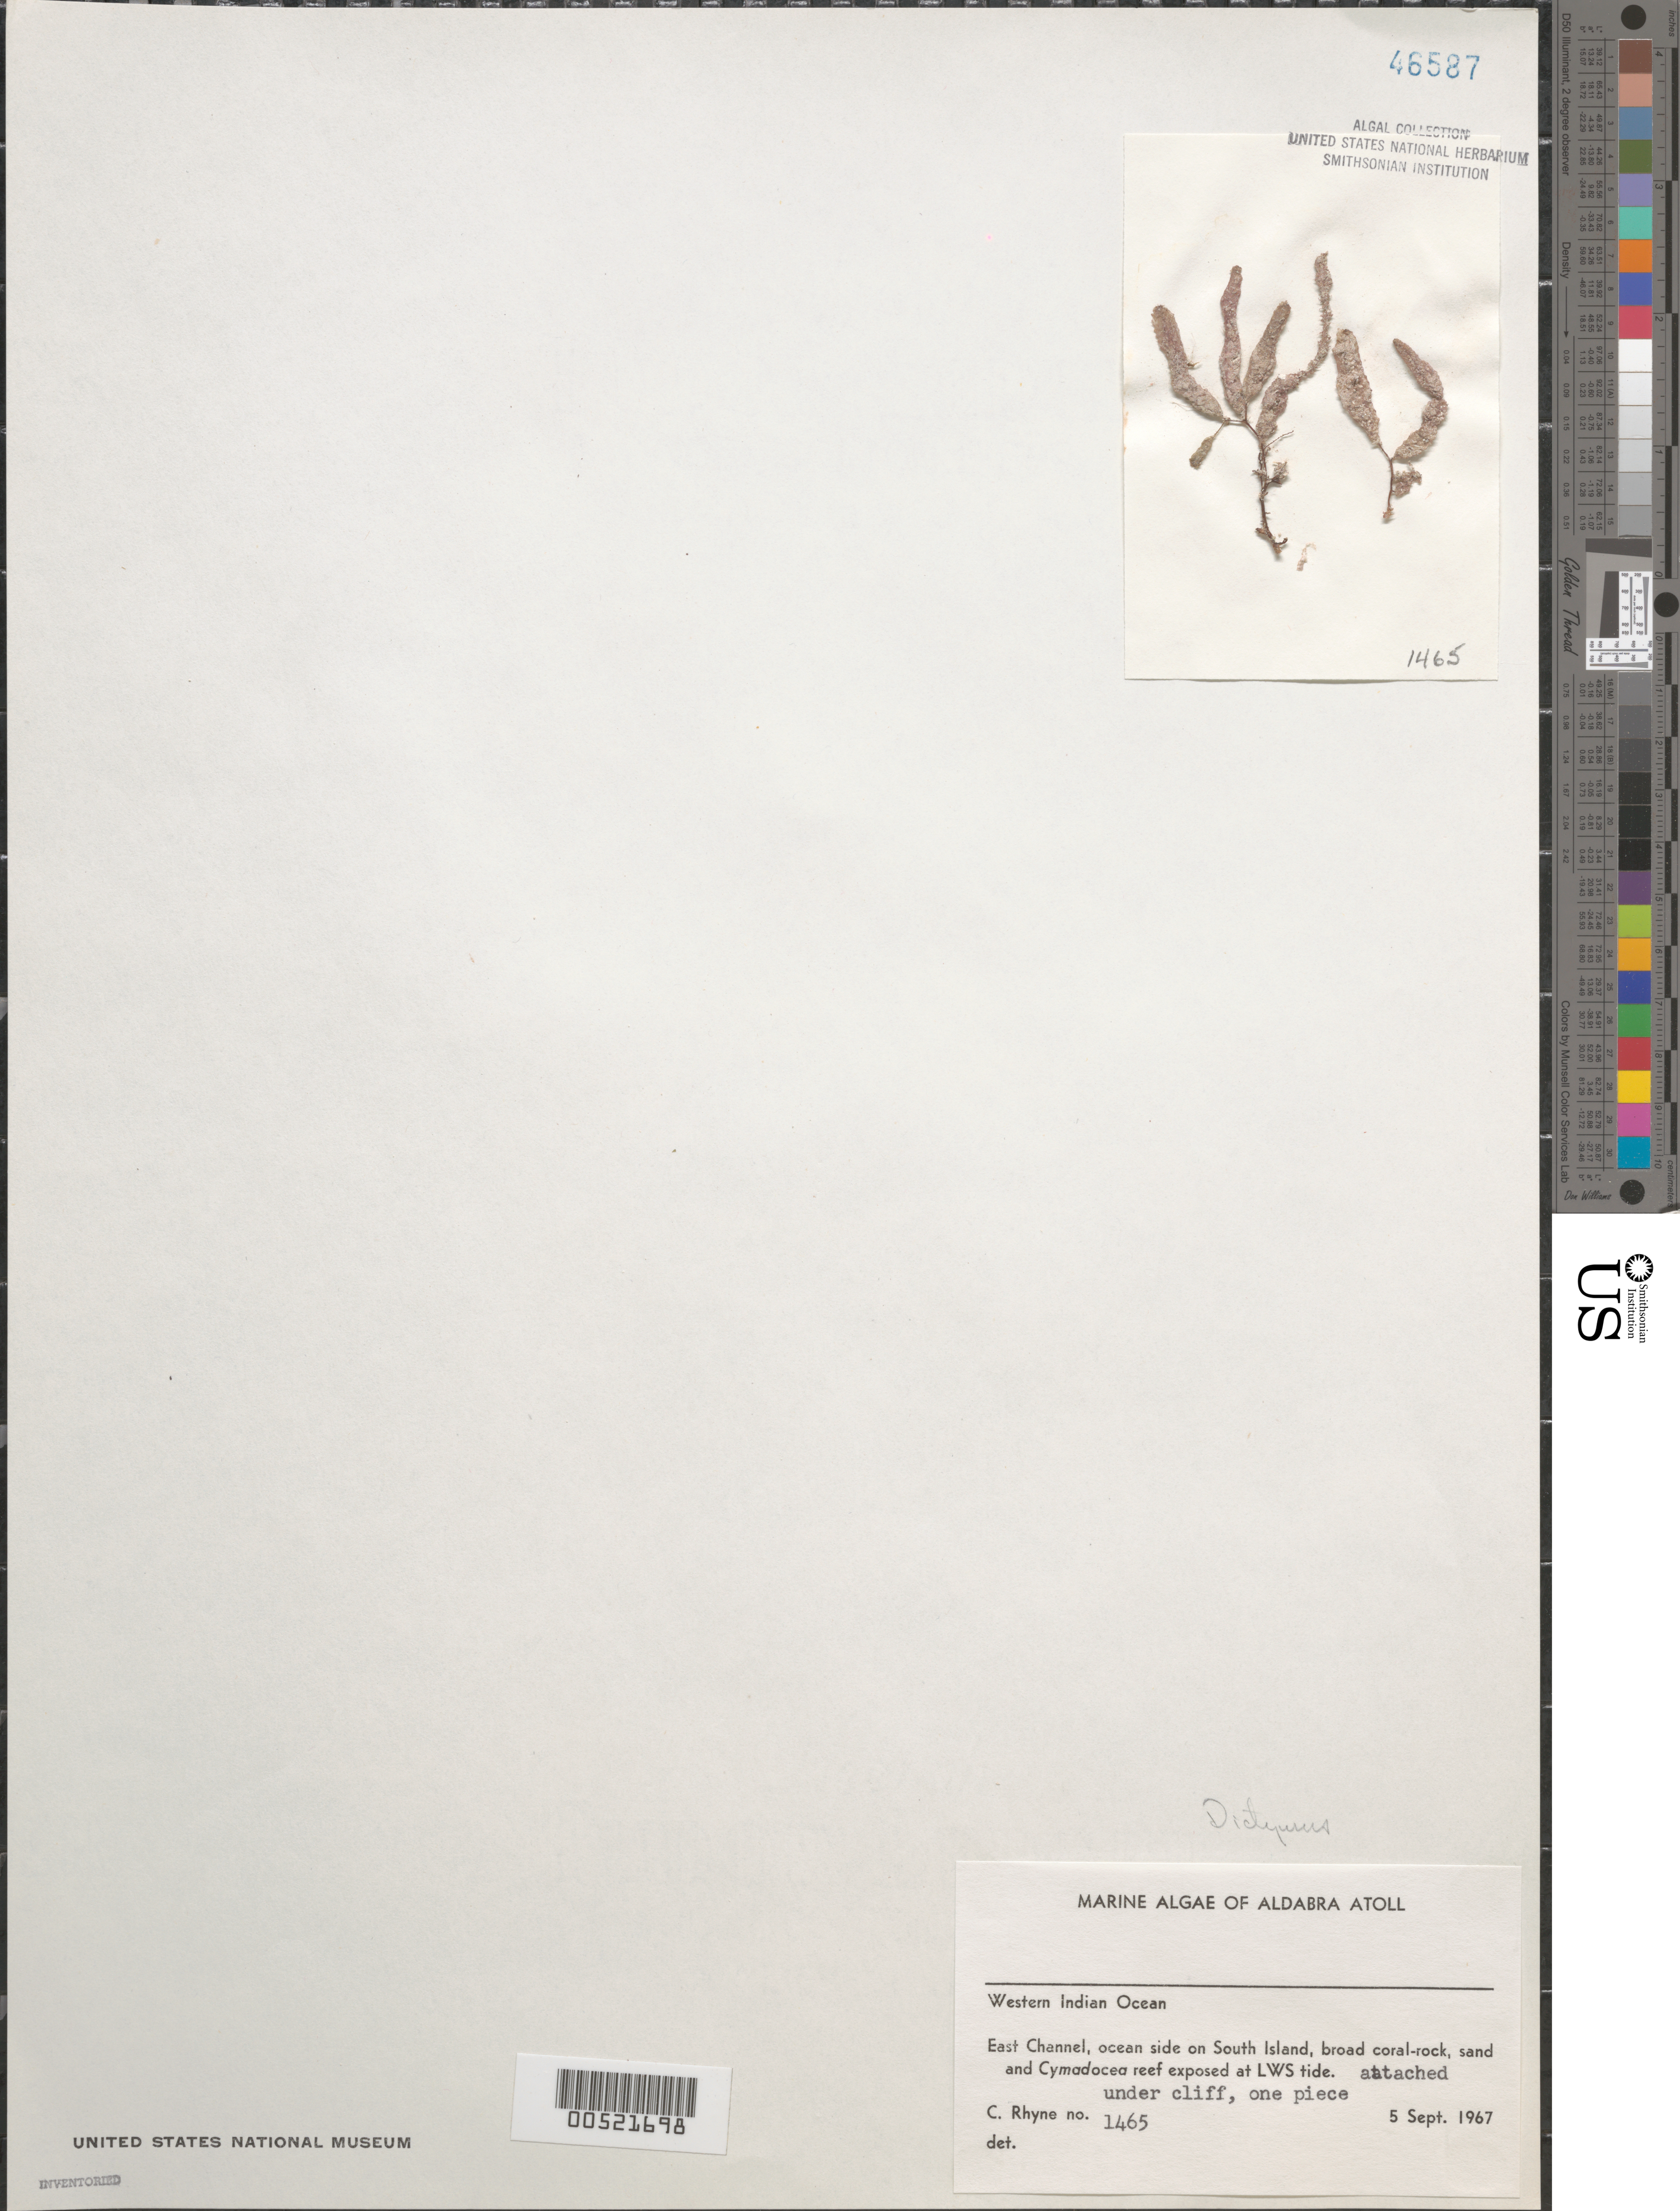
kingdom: Plantae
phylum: Rhodophyta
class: Florideophyceae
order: Ceramiales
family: Dasyaceae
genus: Dictyurus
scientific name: Dictyurus sp.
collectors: C. Rhyne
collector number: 1465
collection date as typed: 05 Sep 1967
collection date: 1967-09-05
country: Seychelles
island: Aldabra Atoll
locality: East Channel, South Islet.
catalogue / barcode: US 46587